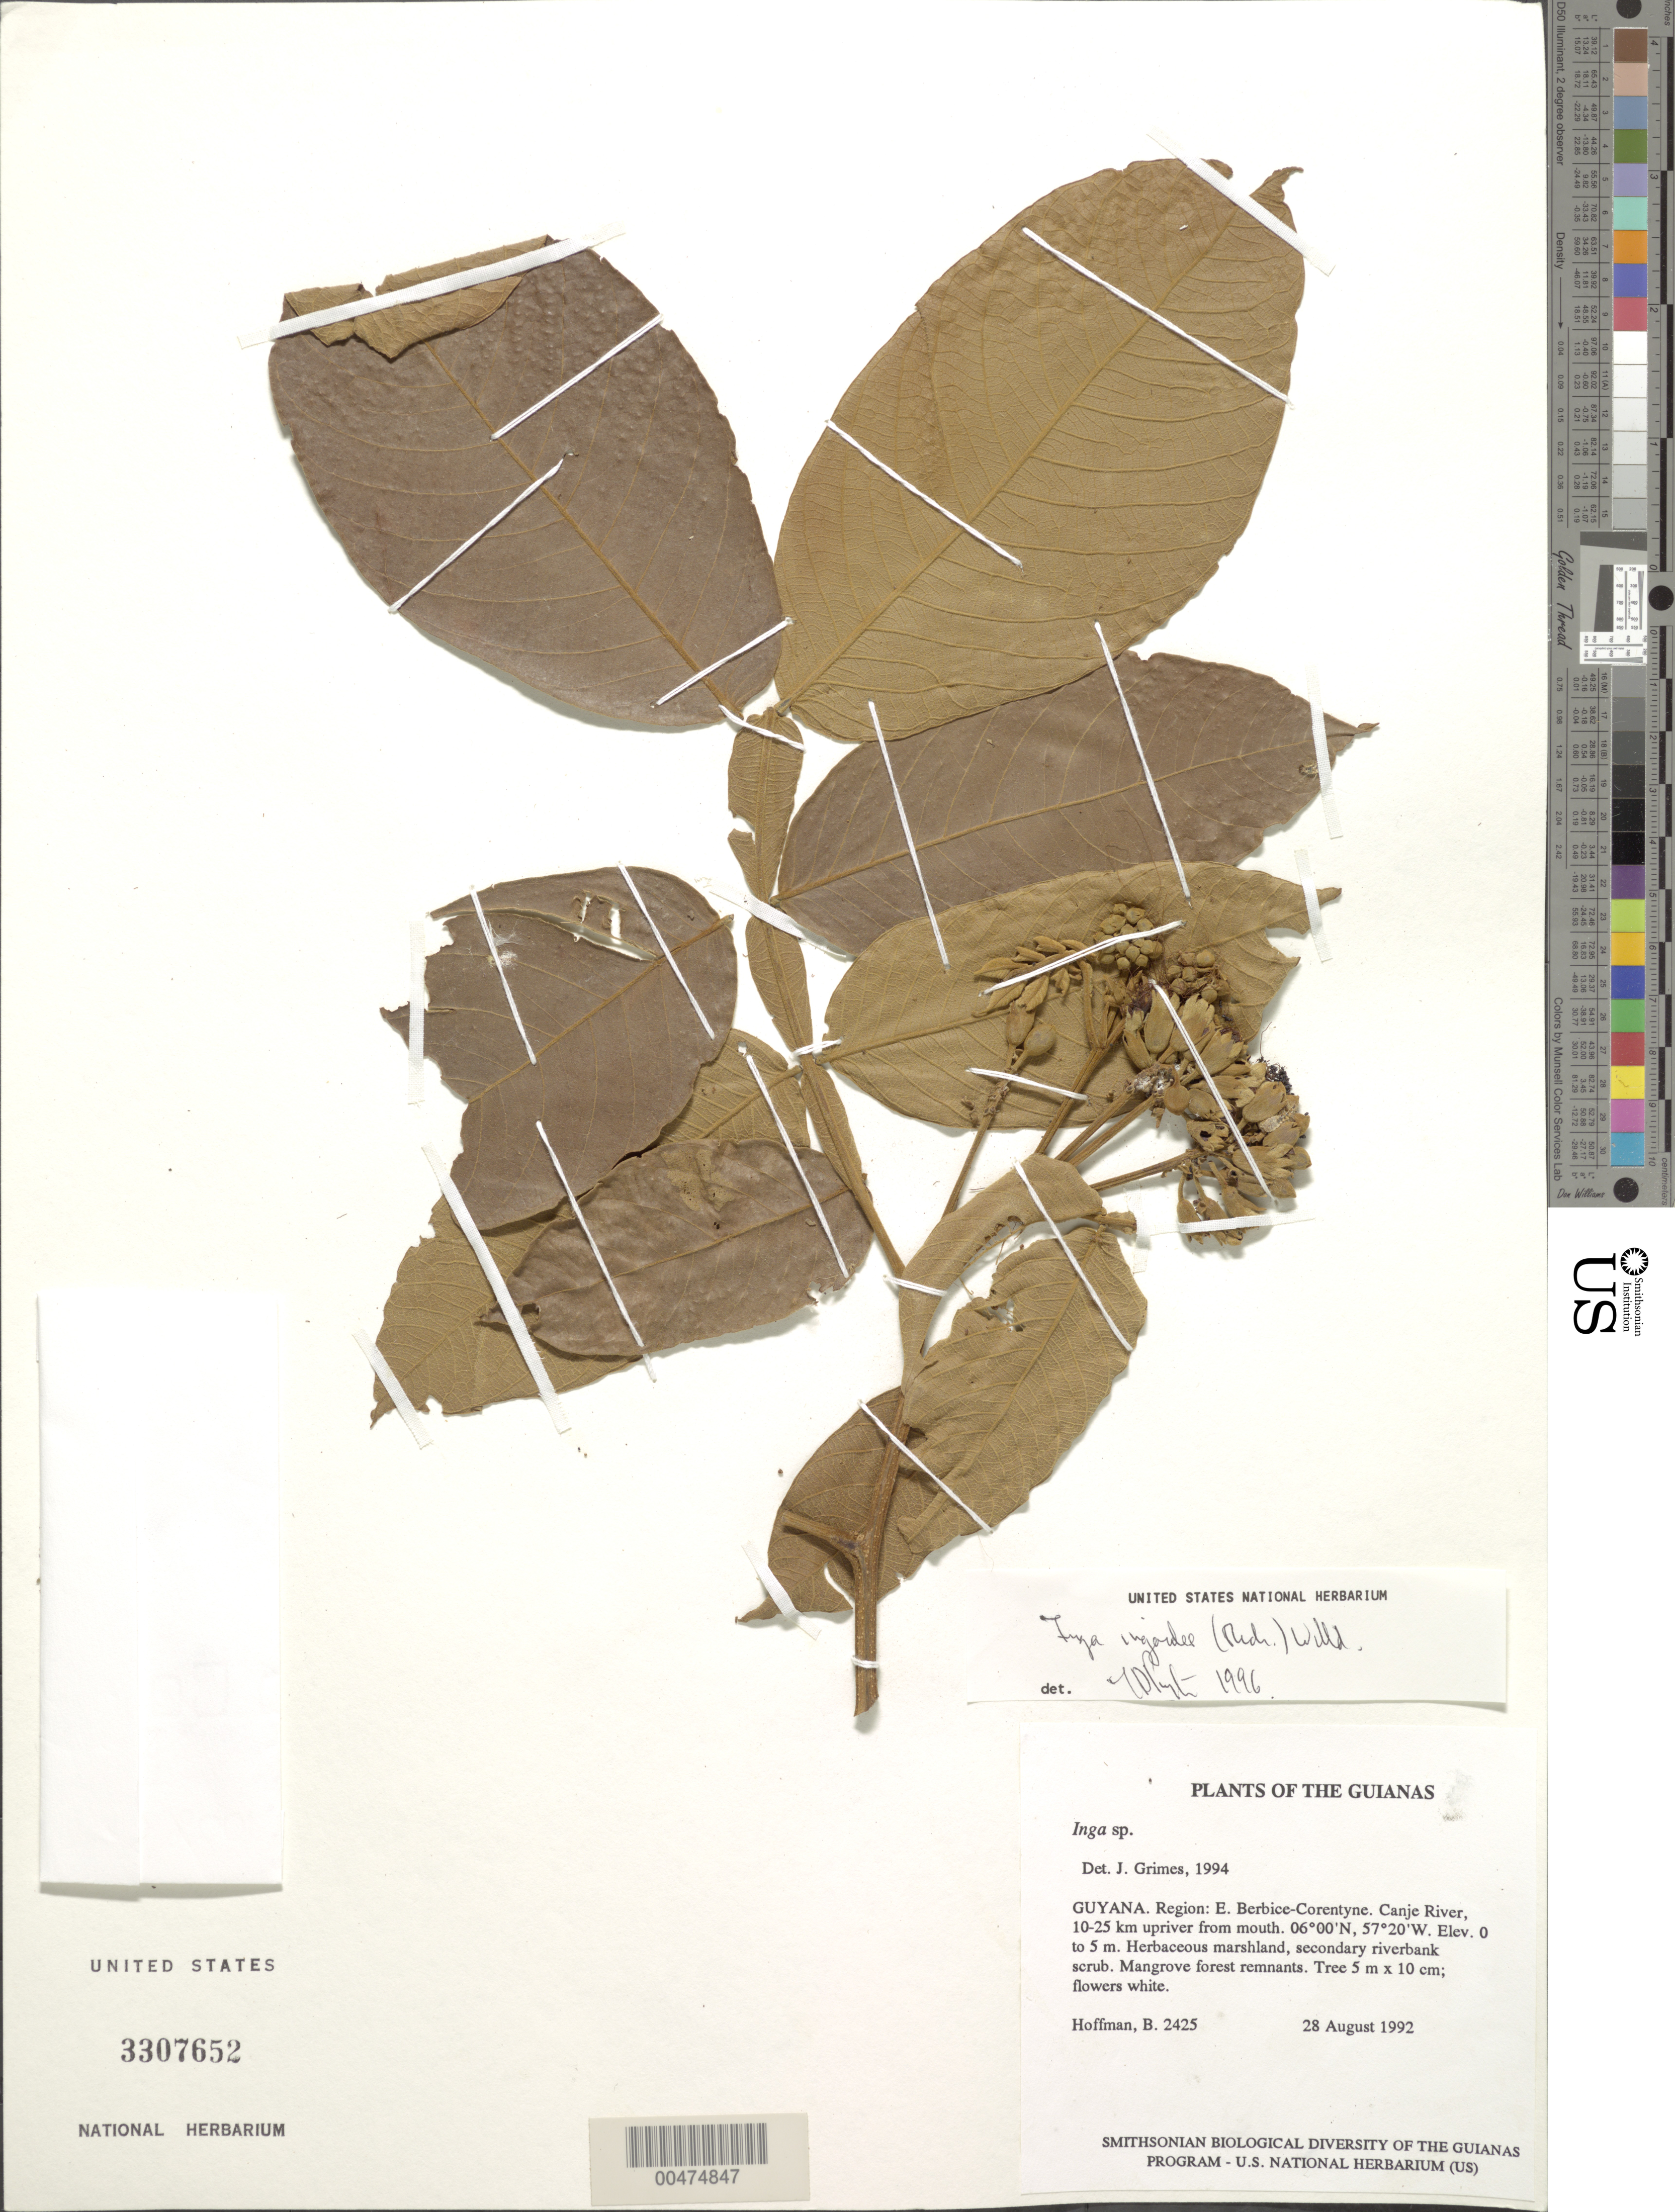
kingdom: Plantae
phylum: Tracheophyta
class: Magnoliopsida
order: Fabales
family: Fabaceae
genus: Inga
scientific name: Inga ingoides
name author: (Rich.) Willd.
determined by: Pennington, T. D., (K)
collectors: B. Hoffman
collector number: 2425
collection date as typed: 28 August 1992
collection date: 1992-08-28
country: Guyana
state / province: E. Berbice-Corentyne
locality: Canje River, 10-25 km upriver from mouth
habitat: Herbaceous marshland, secondary riverbank scrub. Mangrove forest remnants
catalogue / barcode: US 3307652